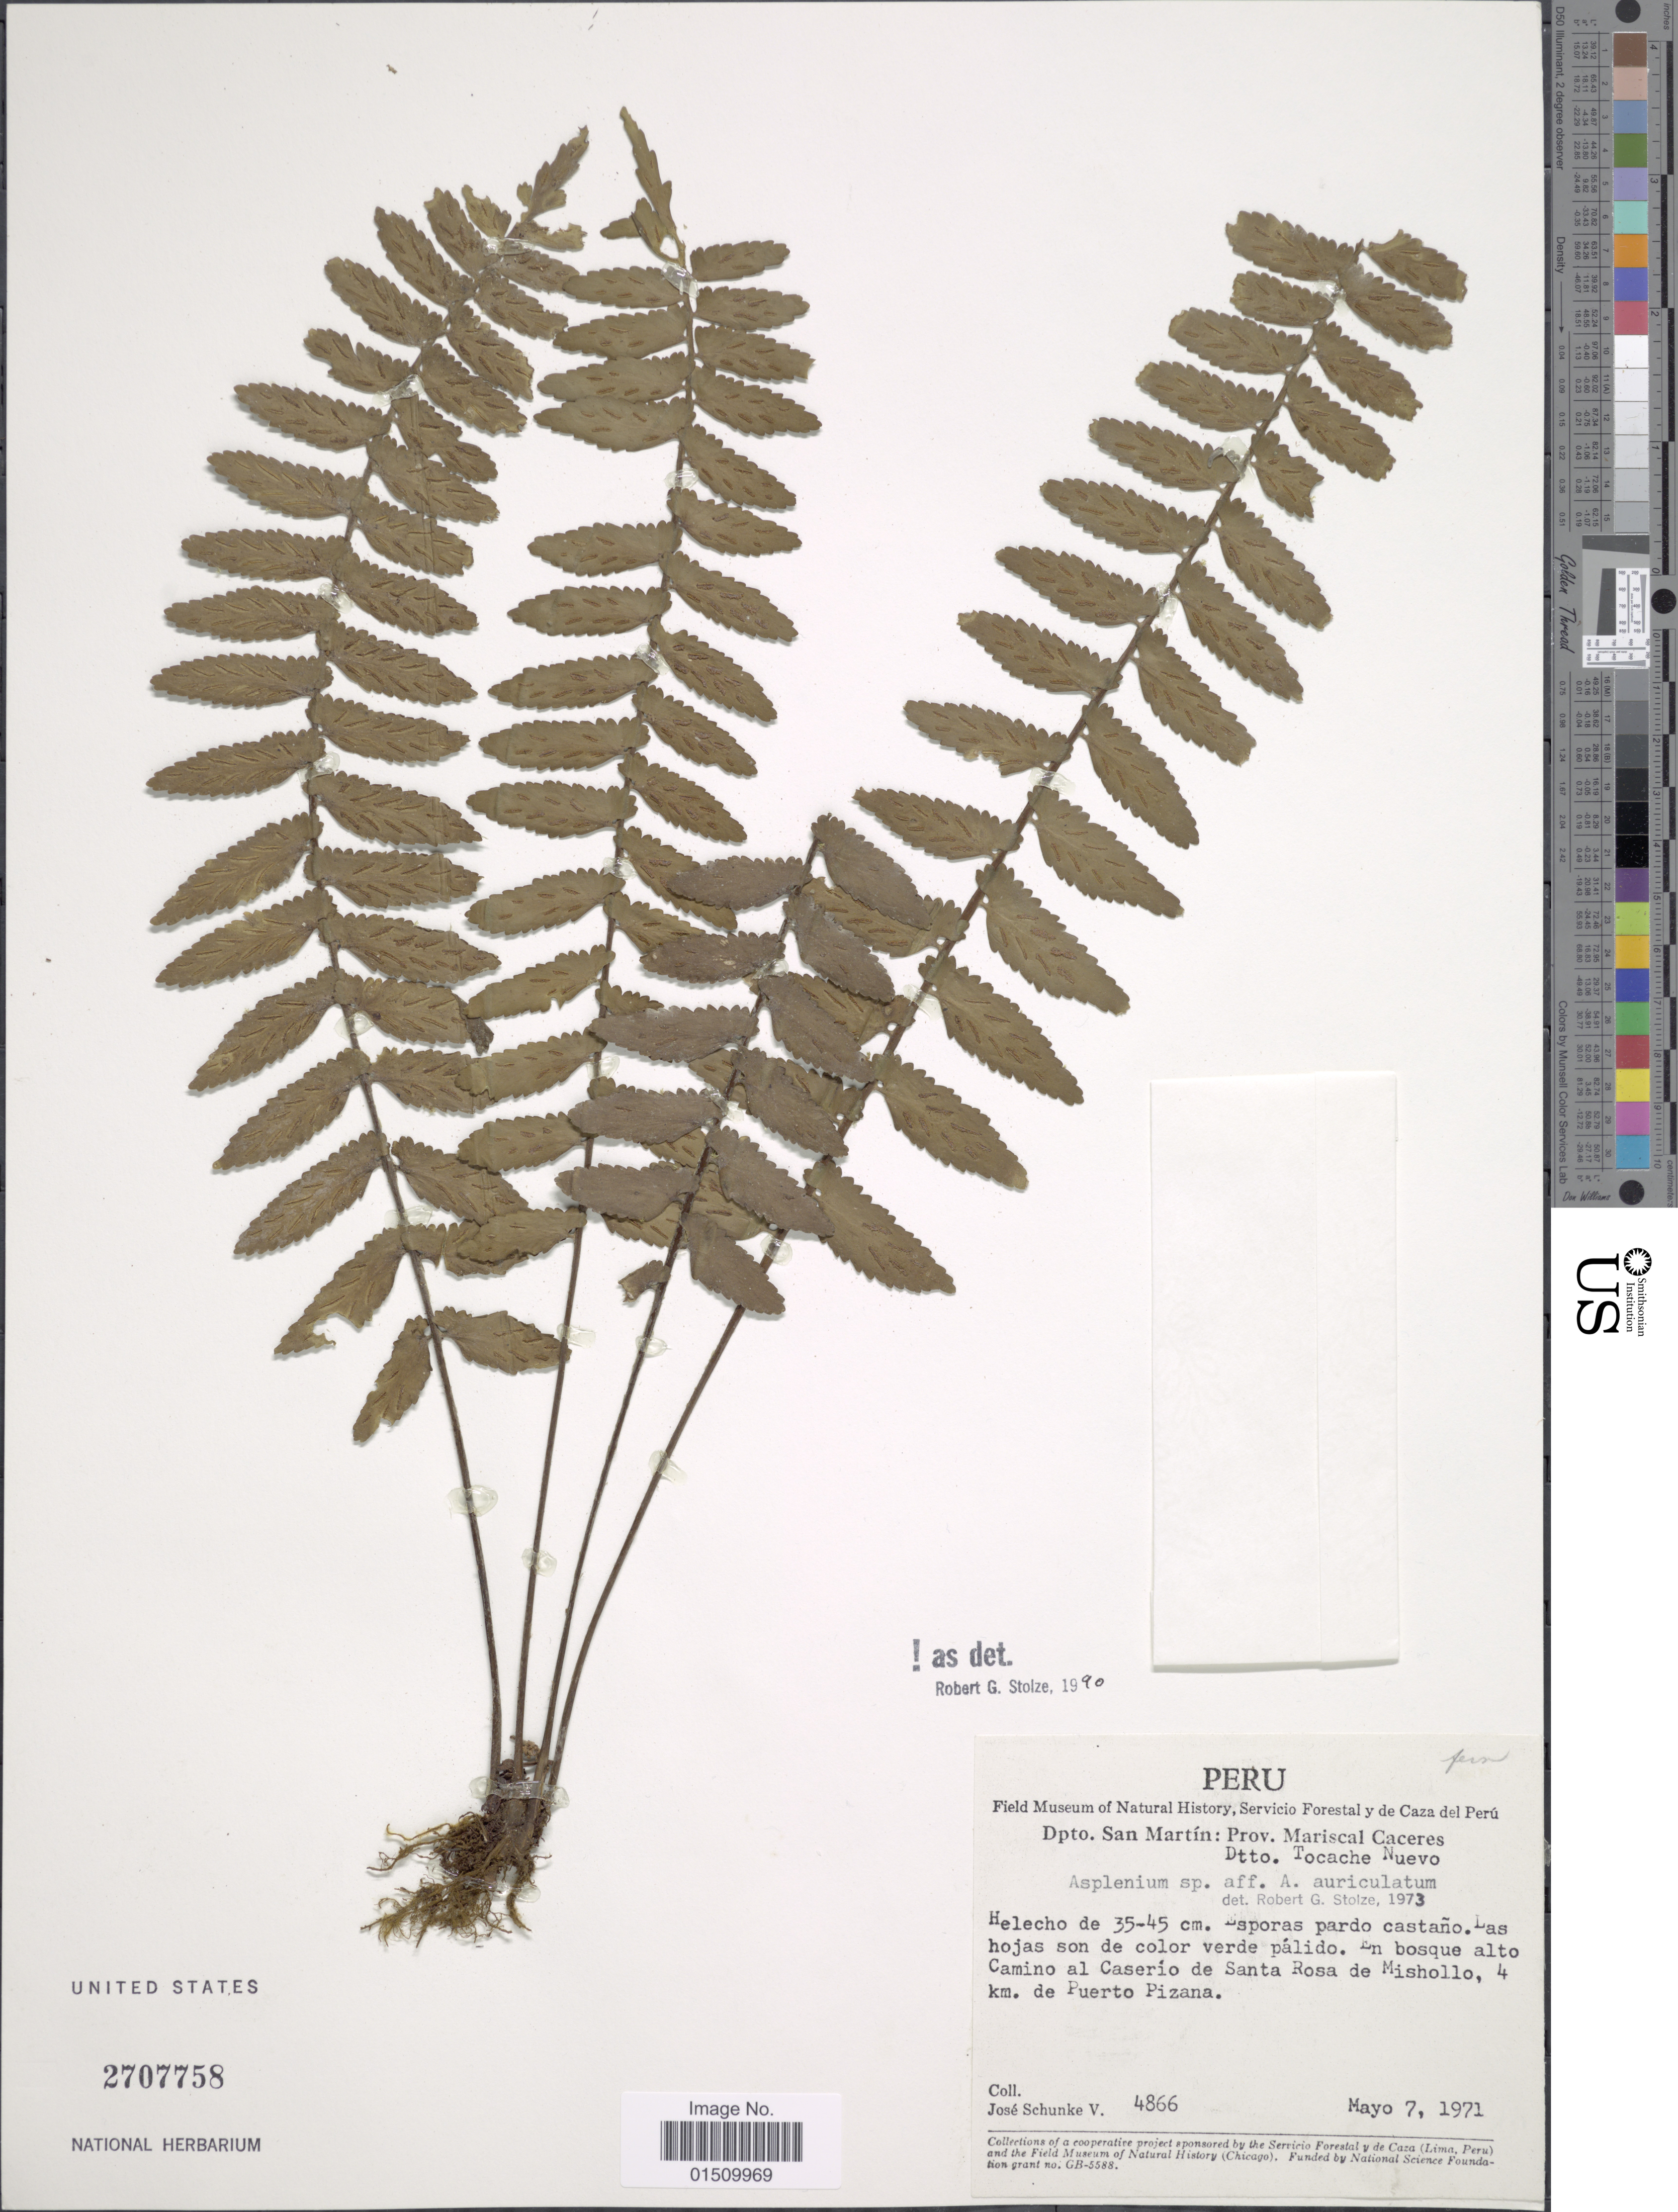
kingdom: Plantae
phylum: Tracheophyta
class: Polypodiopsida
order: Polypodiales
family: Aspleniaceae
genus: Asplenium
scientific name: Asplenium auriculatum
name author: Sw.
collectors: J. Schunke Vigo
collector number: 4866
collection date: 1971-05-07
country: Peru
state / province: San Martín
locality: Peru, Depto. San Martin: Prov Mariscal Caceres, Dtto. Tocache Nuevo, En bosque alto Camino al Caserio de Santa Rosa de MIshollo, 4 km. de Puerto Pizana.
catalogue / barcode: US 2707758